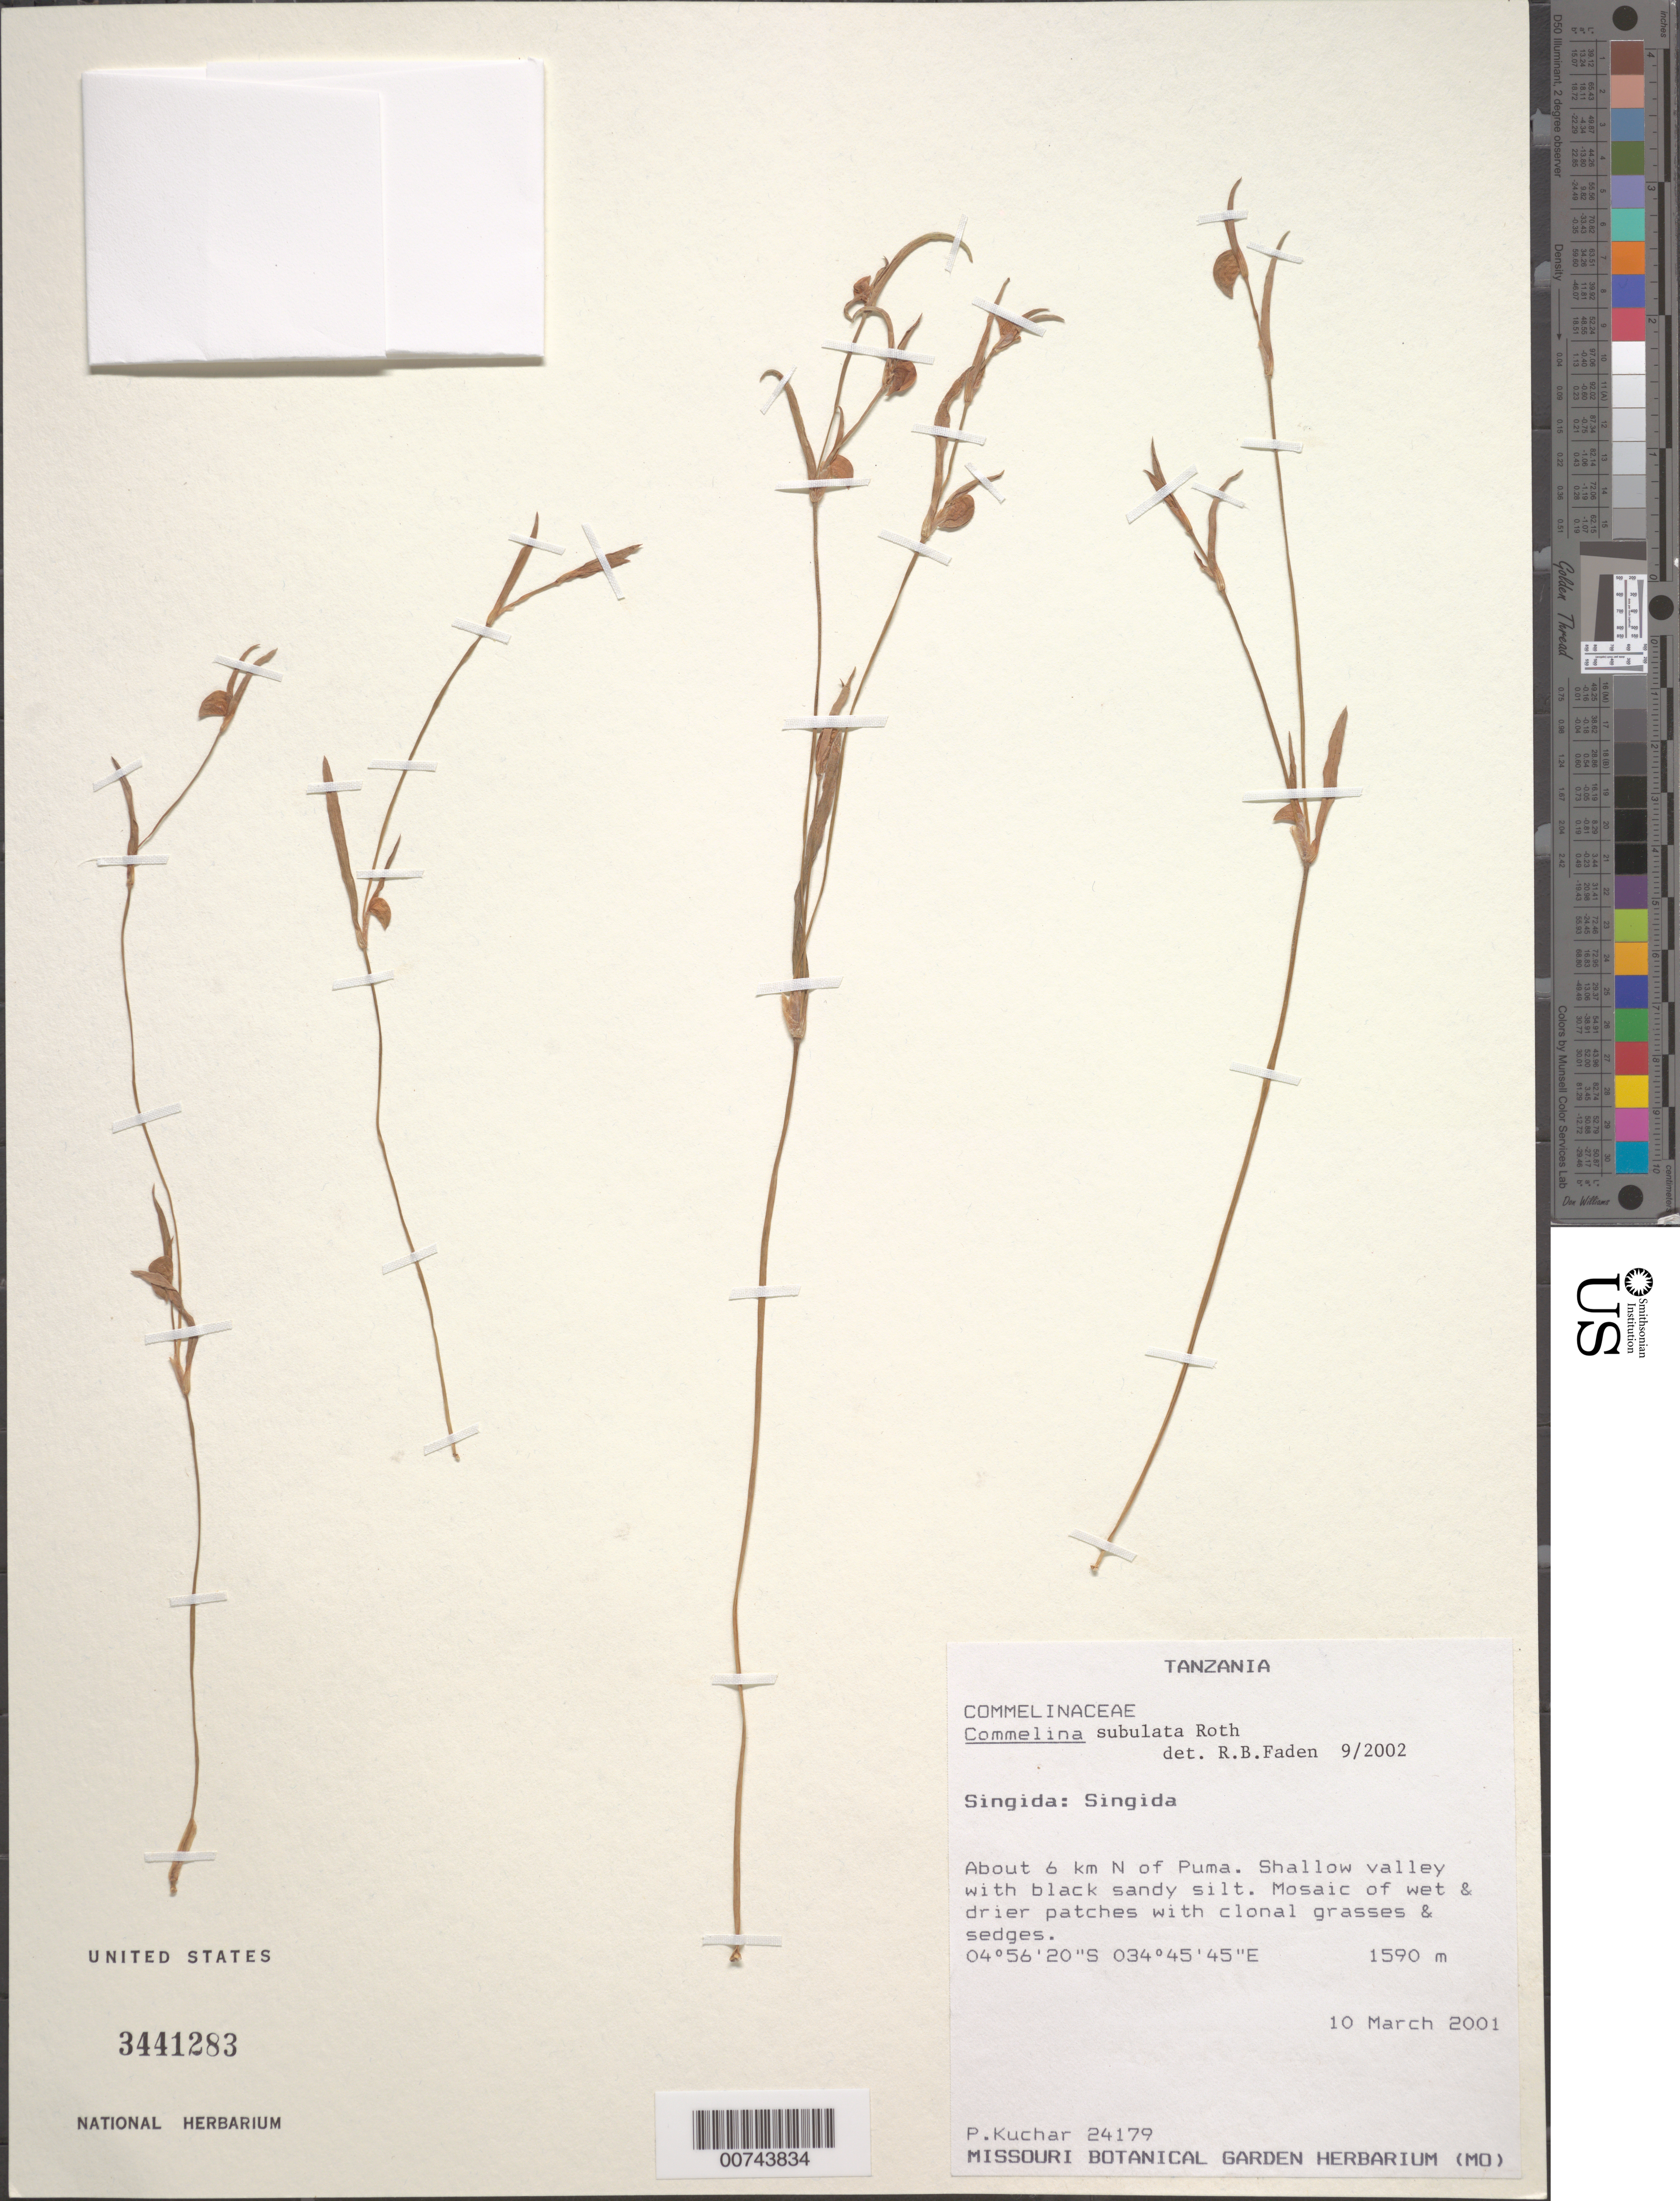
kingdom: Plantae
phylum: Tracheophyta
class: Liliopsida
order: Commelinales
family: Commelinaceae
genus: Commelina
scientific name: Commelina subulata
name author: Roth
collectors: P. Kuchar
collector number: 24179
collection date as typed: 10 Mar 2001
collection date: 2001-03-10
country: Tanzania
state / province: Singida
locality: N of Puma.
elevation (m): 1590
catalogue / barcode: US 3441283